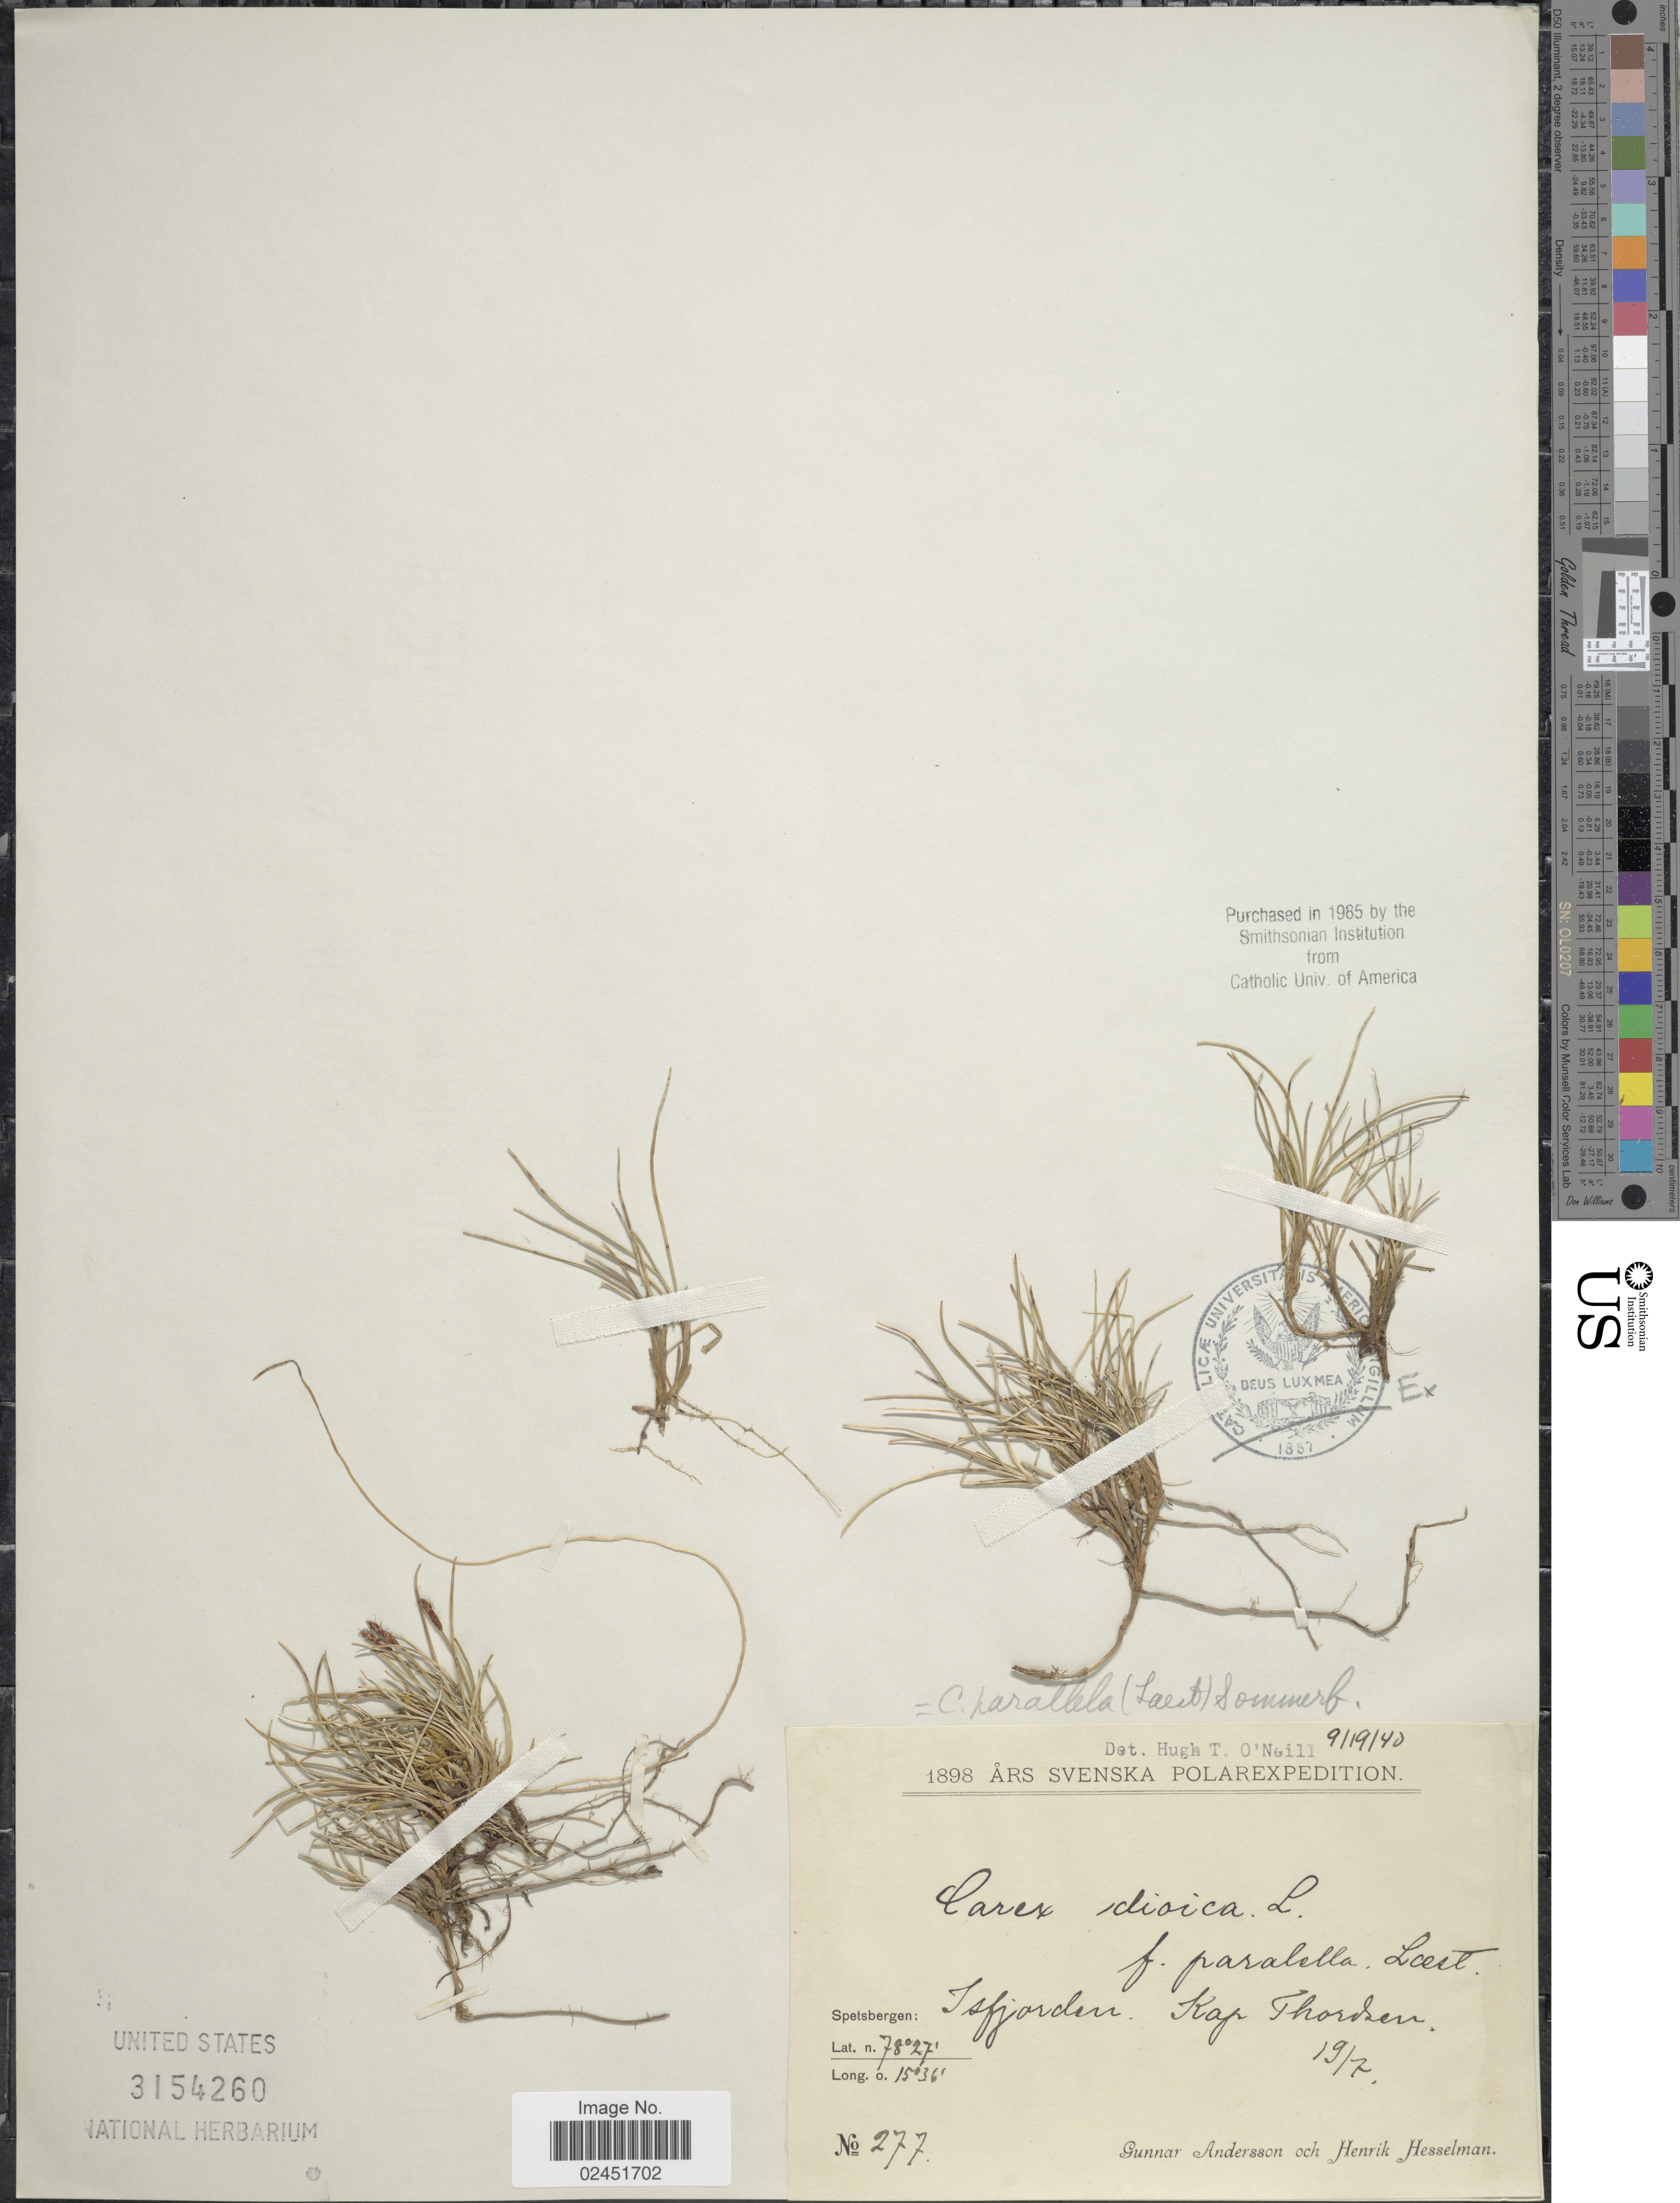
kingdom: Plantae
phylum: Tracheophyta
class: Liliopsida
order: Poales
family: Cyperaceae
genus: Carex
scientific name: Carex parallela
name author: (Laest.) Sommerf.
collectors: C. Andersson & H. Hesselman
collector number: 277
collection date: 1898-07-19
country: Norway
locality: Polar. Spetsbergen: Isfjarden. Kap Thordsen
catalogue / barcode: US 3154260